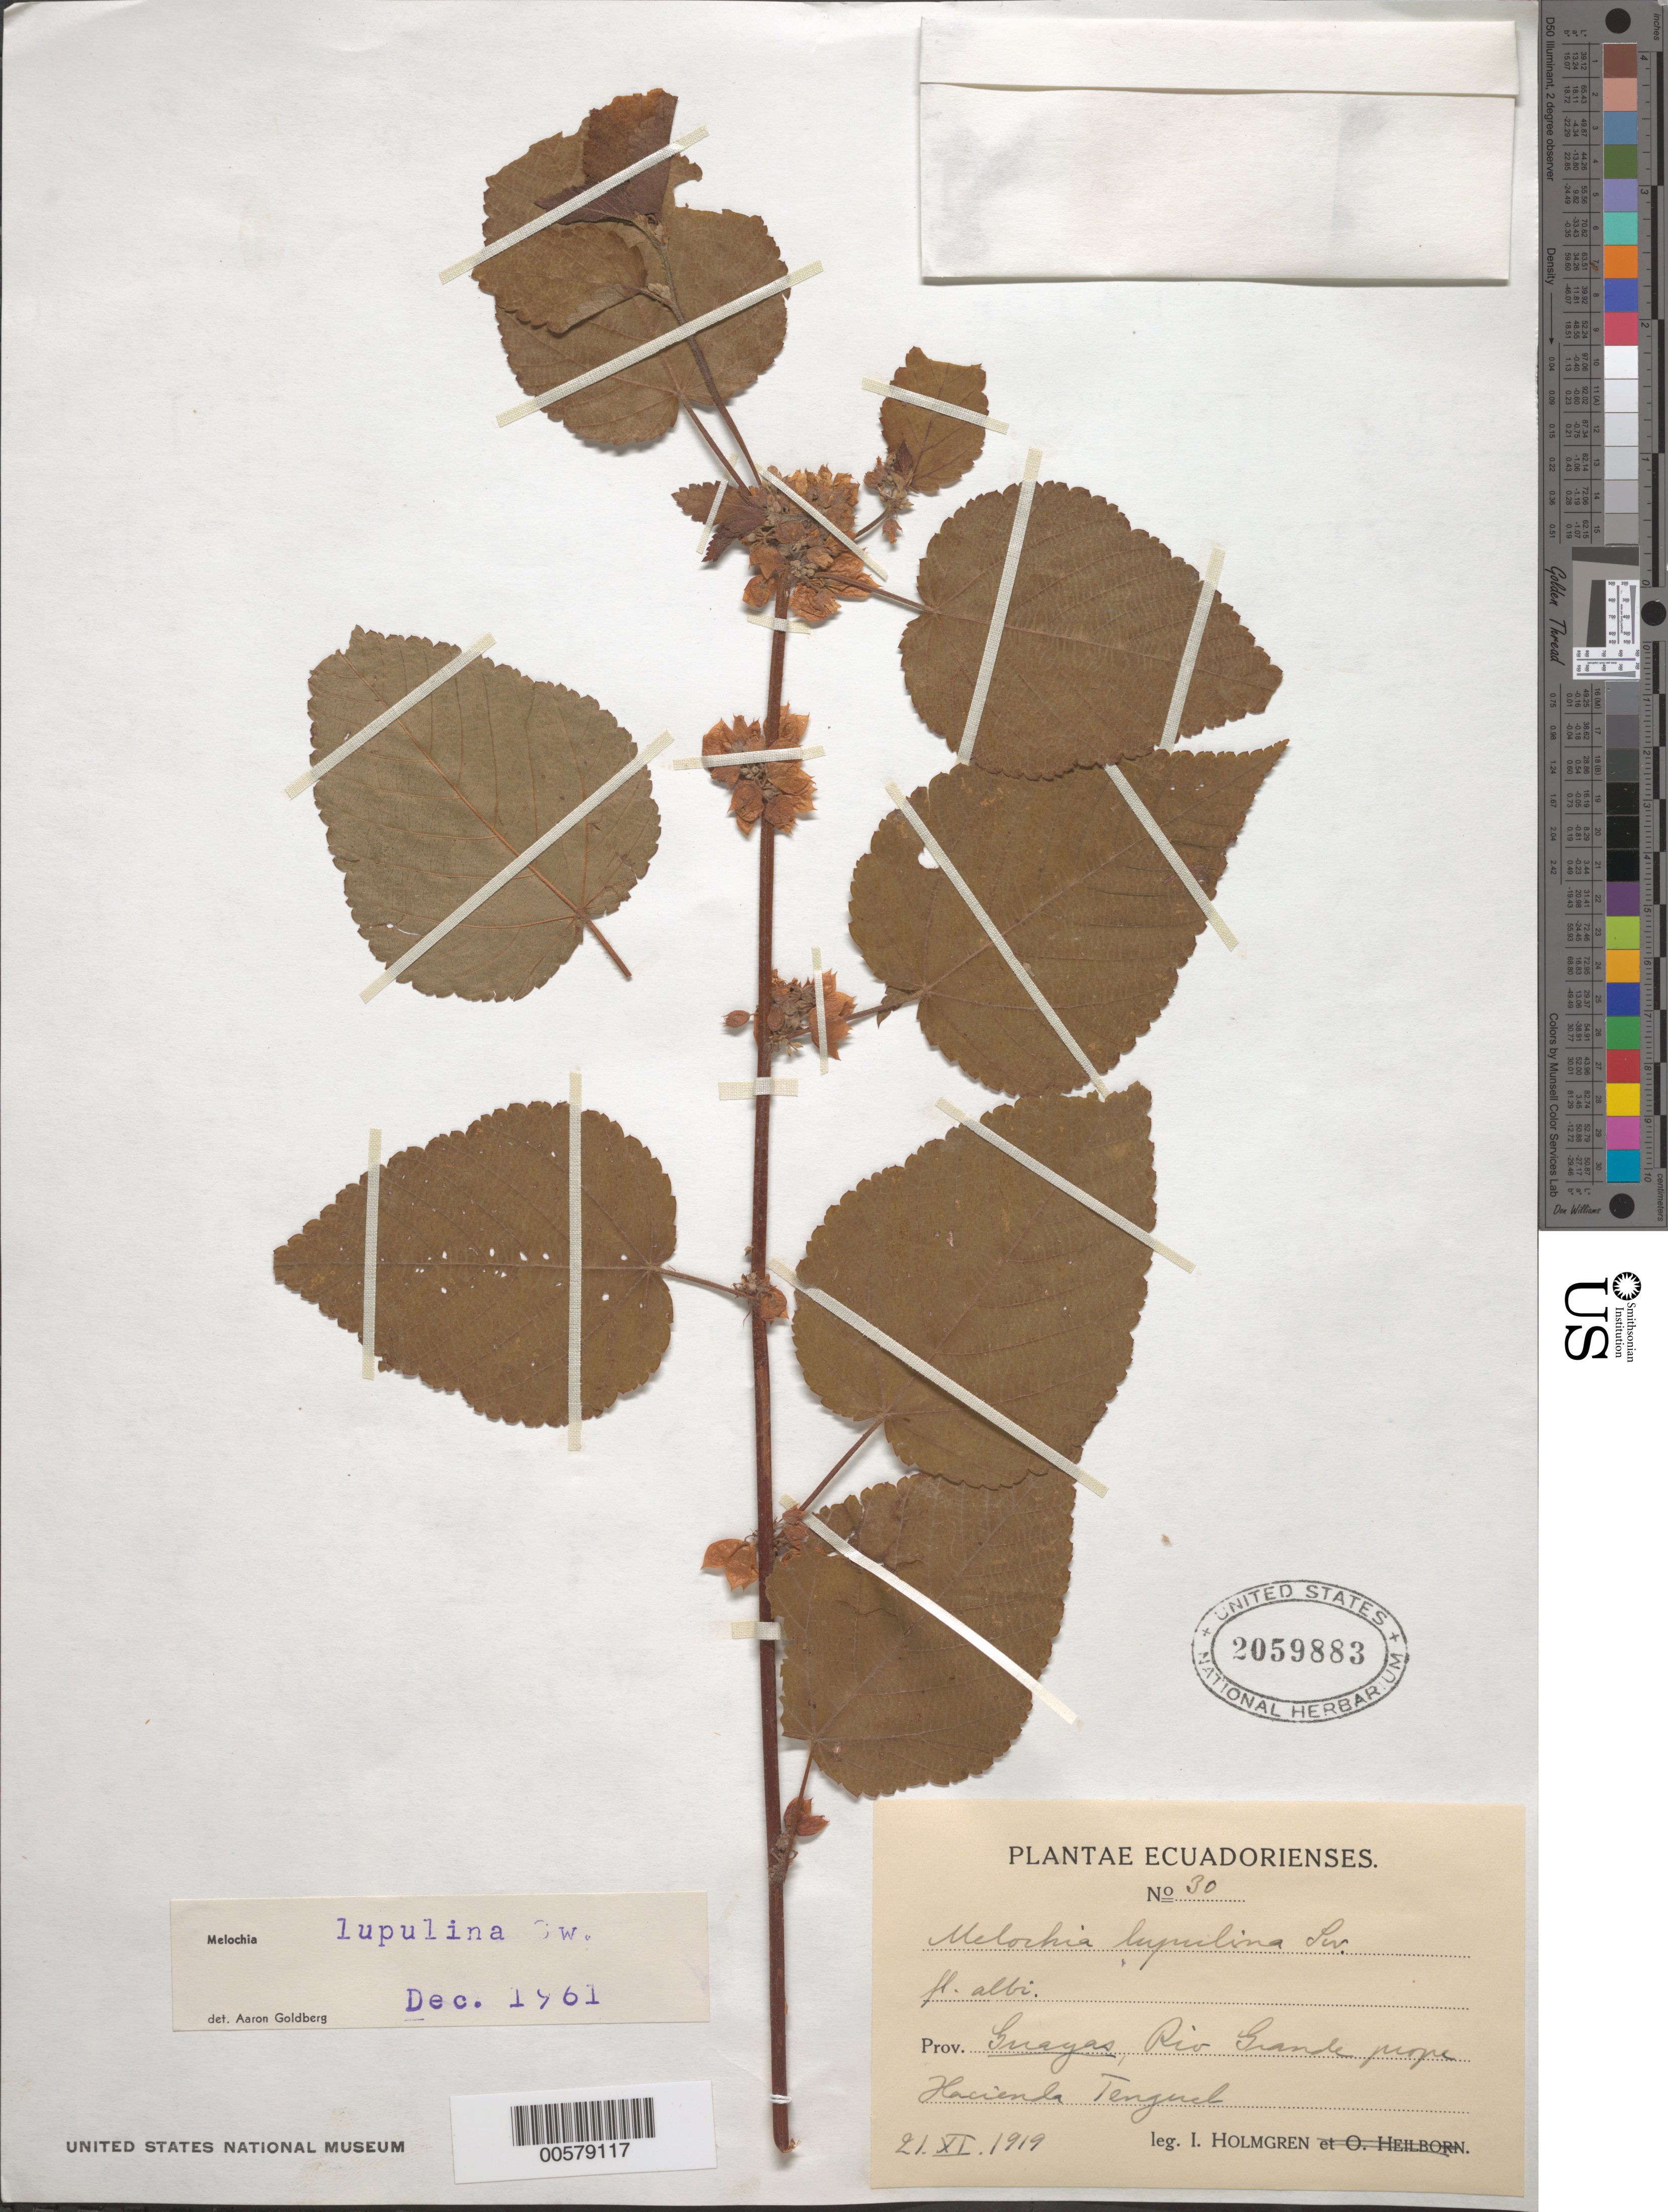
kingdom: Plantae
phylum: Tracheophyta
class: Magnoliopsida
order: Malvales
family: Malvaceae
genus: Melochia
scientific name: Melochia lupulina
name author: Sw.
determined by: Goldberg, Aaron, (US), NMNH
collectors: I. A. Holmgren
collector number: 30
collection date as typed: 21 Nov 1919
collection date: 1919-11-21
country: Ecuador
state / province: Guayas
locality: Rio Grande prope Hacienda Tenguel [sic]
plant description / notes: S, US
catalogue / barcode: US 2059883